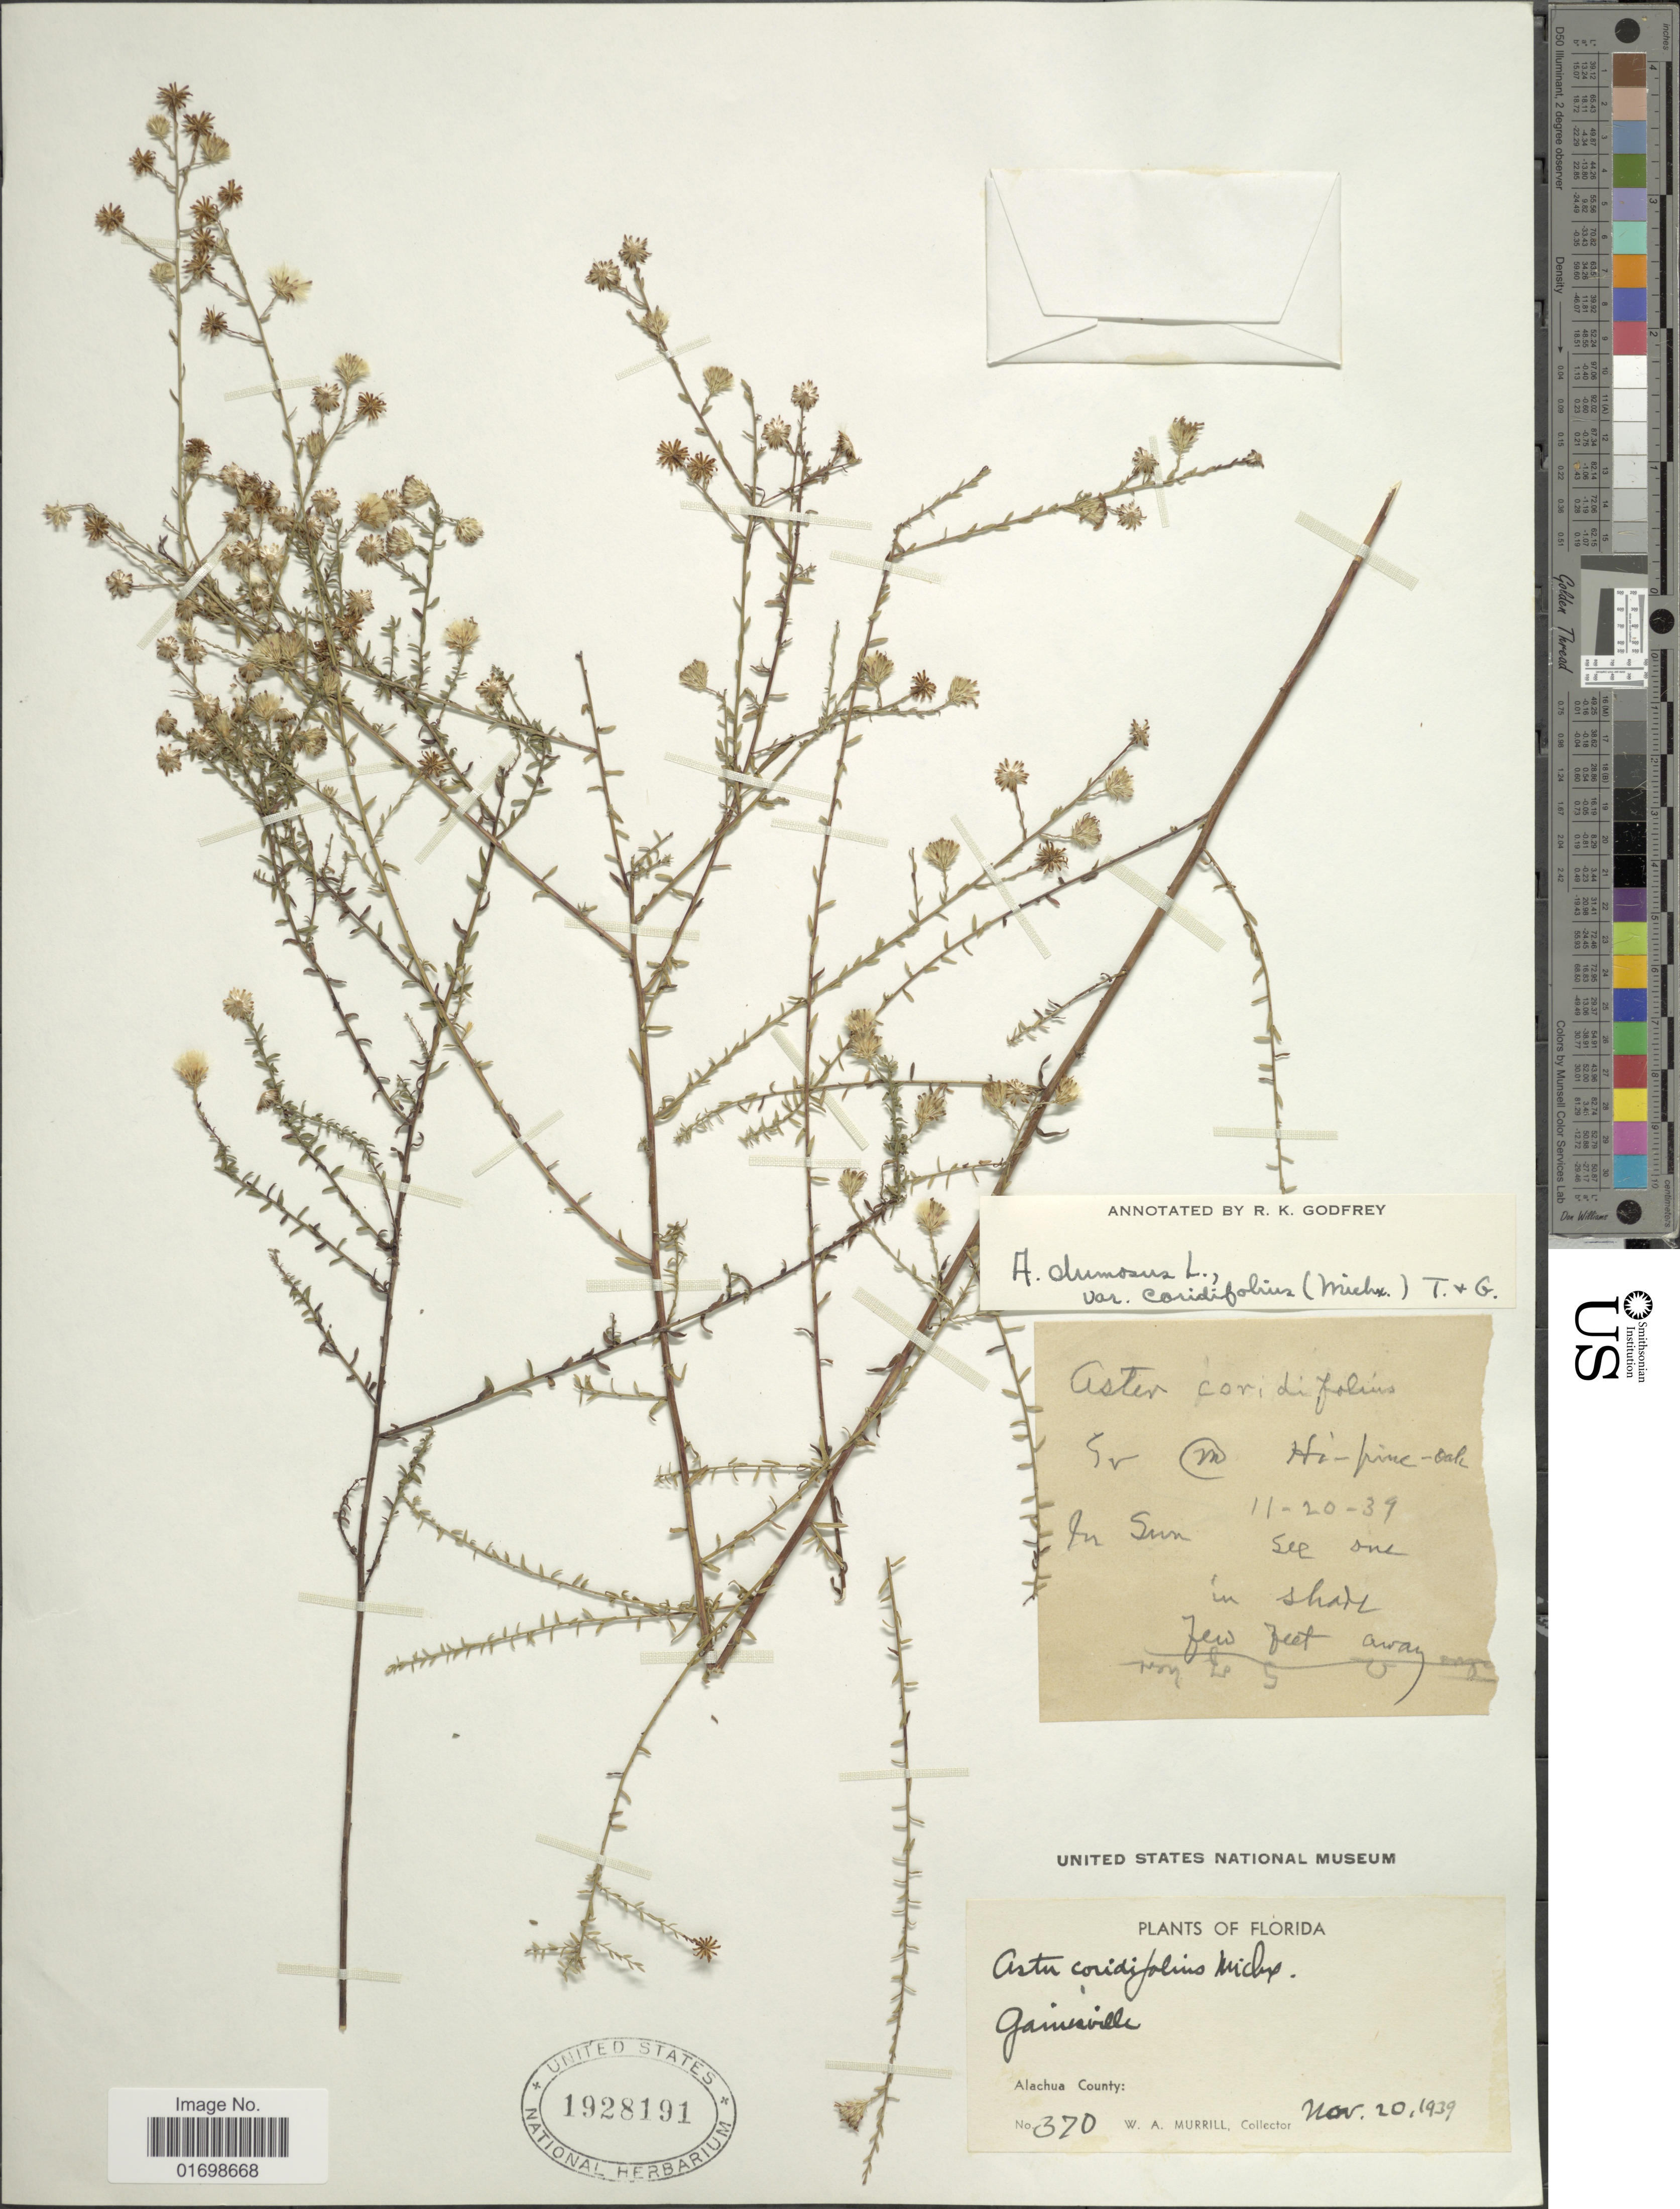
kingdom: Plantae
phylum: Tracheophyta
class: Magnoliopsida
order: Asterales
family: Asteraceae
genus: Symphyotrichum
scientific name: Symphyotrichum dumosum var. coridifolium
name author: (Michx.) Semple et al.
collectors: W. A. Murrill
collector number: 370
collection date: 1939-11-20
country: United States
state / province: Florida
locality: Gainesville, Alachua County.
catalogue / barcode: US 1928191